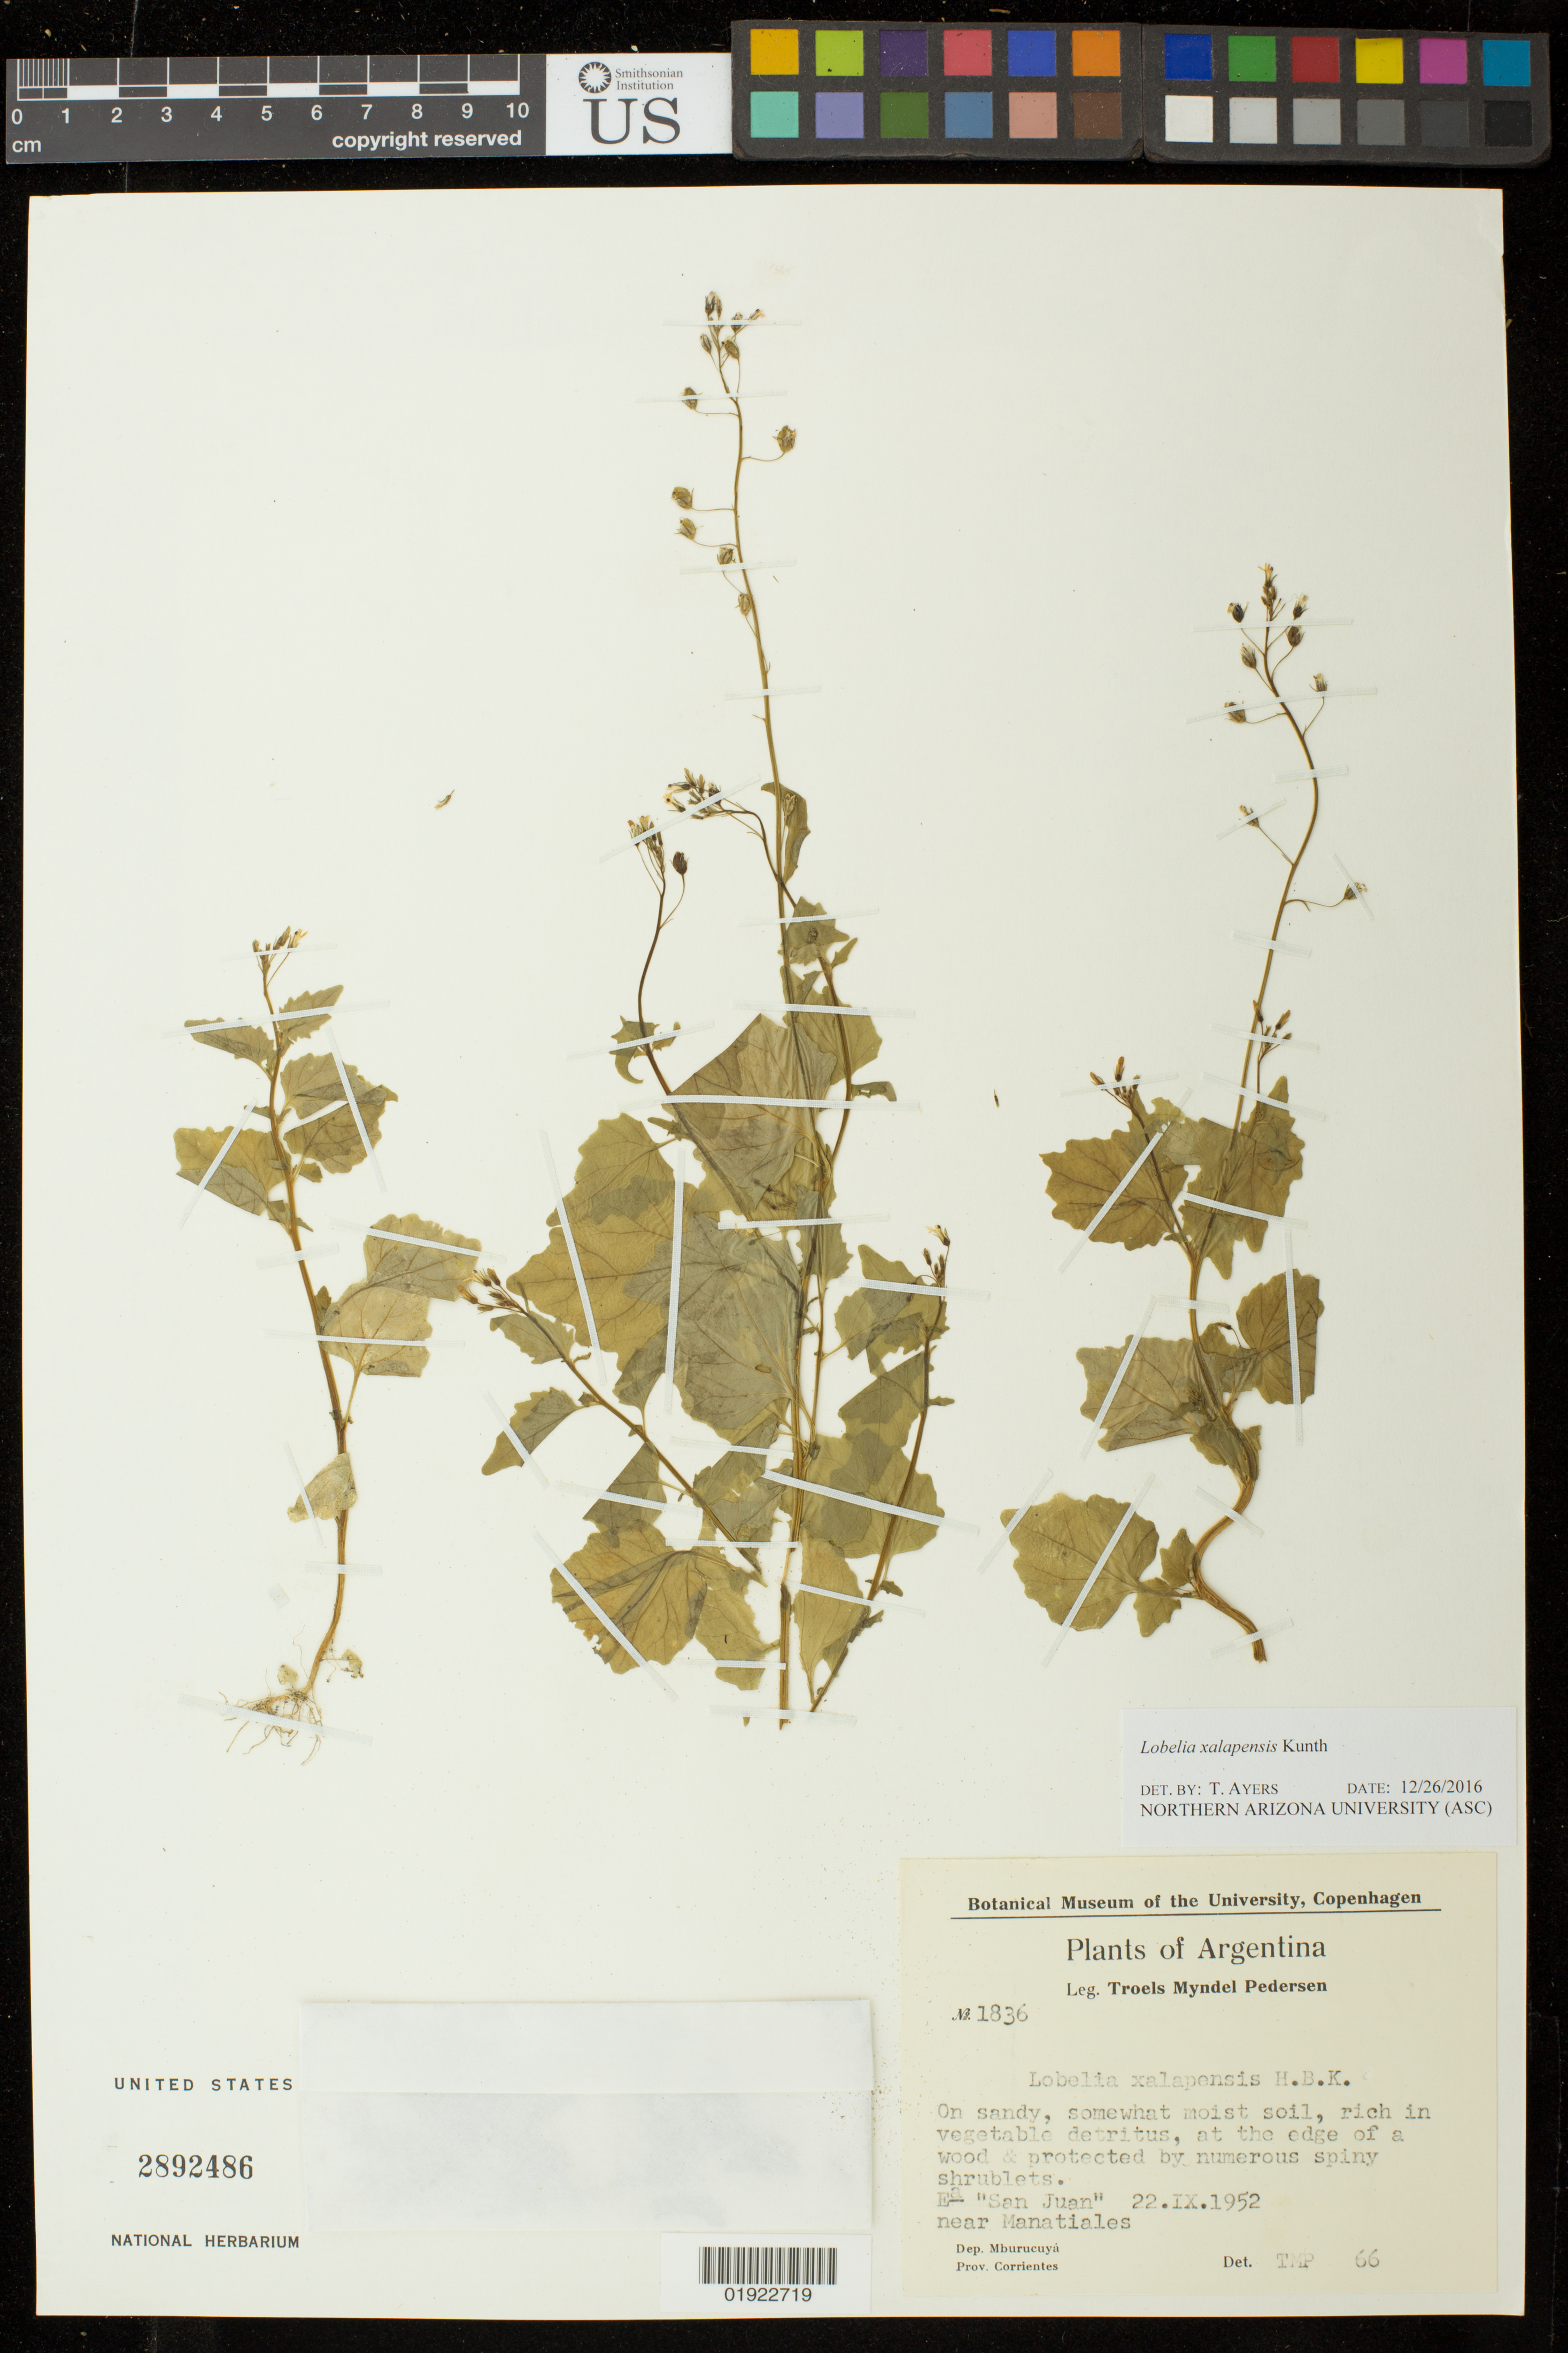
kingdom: Plantae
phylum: Tracheophyta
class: Magnoliopsida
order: Asterales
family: Campanulaceae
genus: Lobelia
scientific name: Lobelia xalapensis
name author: Kunth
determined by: Ayers, Tina J.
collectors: T. M. Pedersen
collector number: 1836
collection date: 1952-09-22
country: Argentina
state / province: Corrientes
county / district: Mburucuyá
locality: "San Juan" near Manatiales.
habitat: On sandy, somewhat moist soil, rich in vegetable detritus, at the edge of a wood & protected by numerous spiny shrublets.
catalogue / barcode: US 2892486